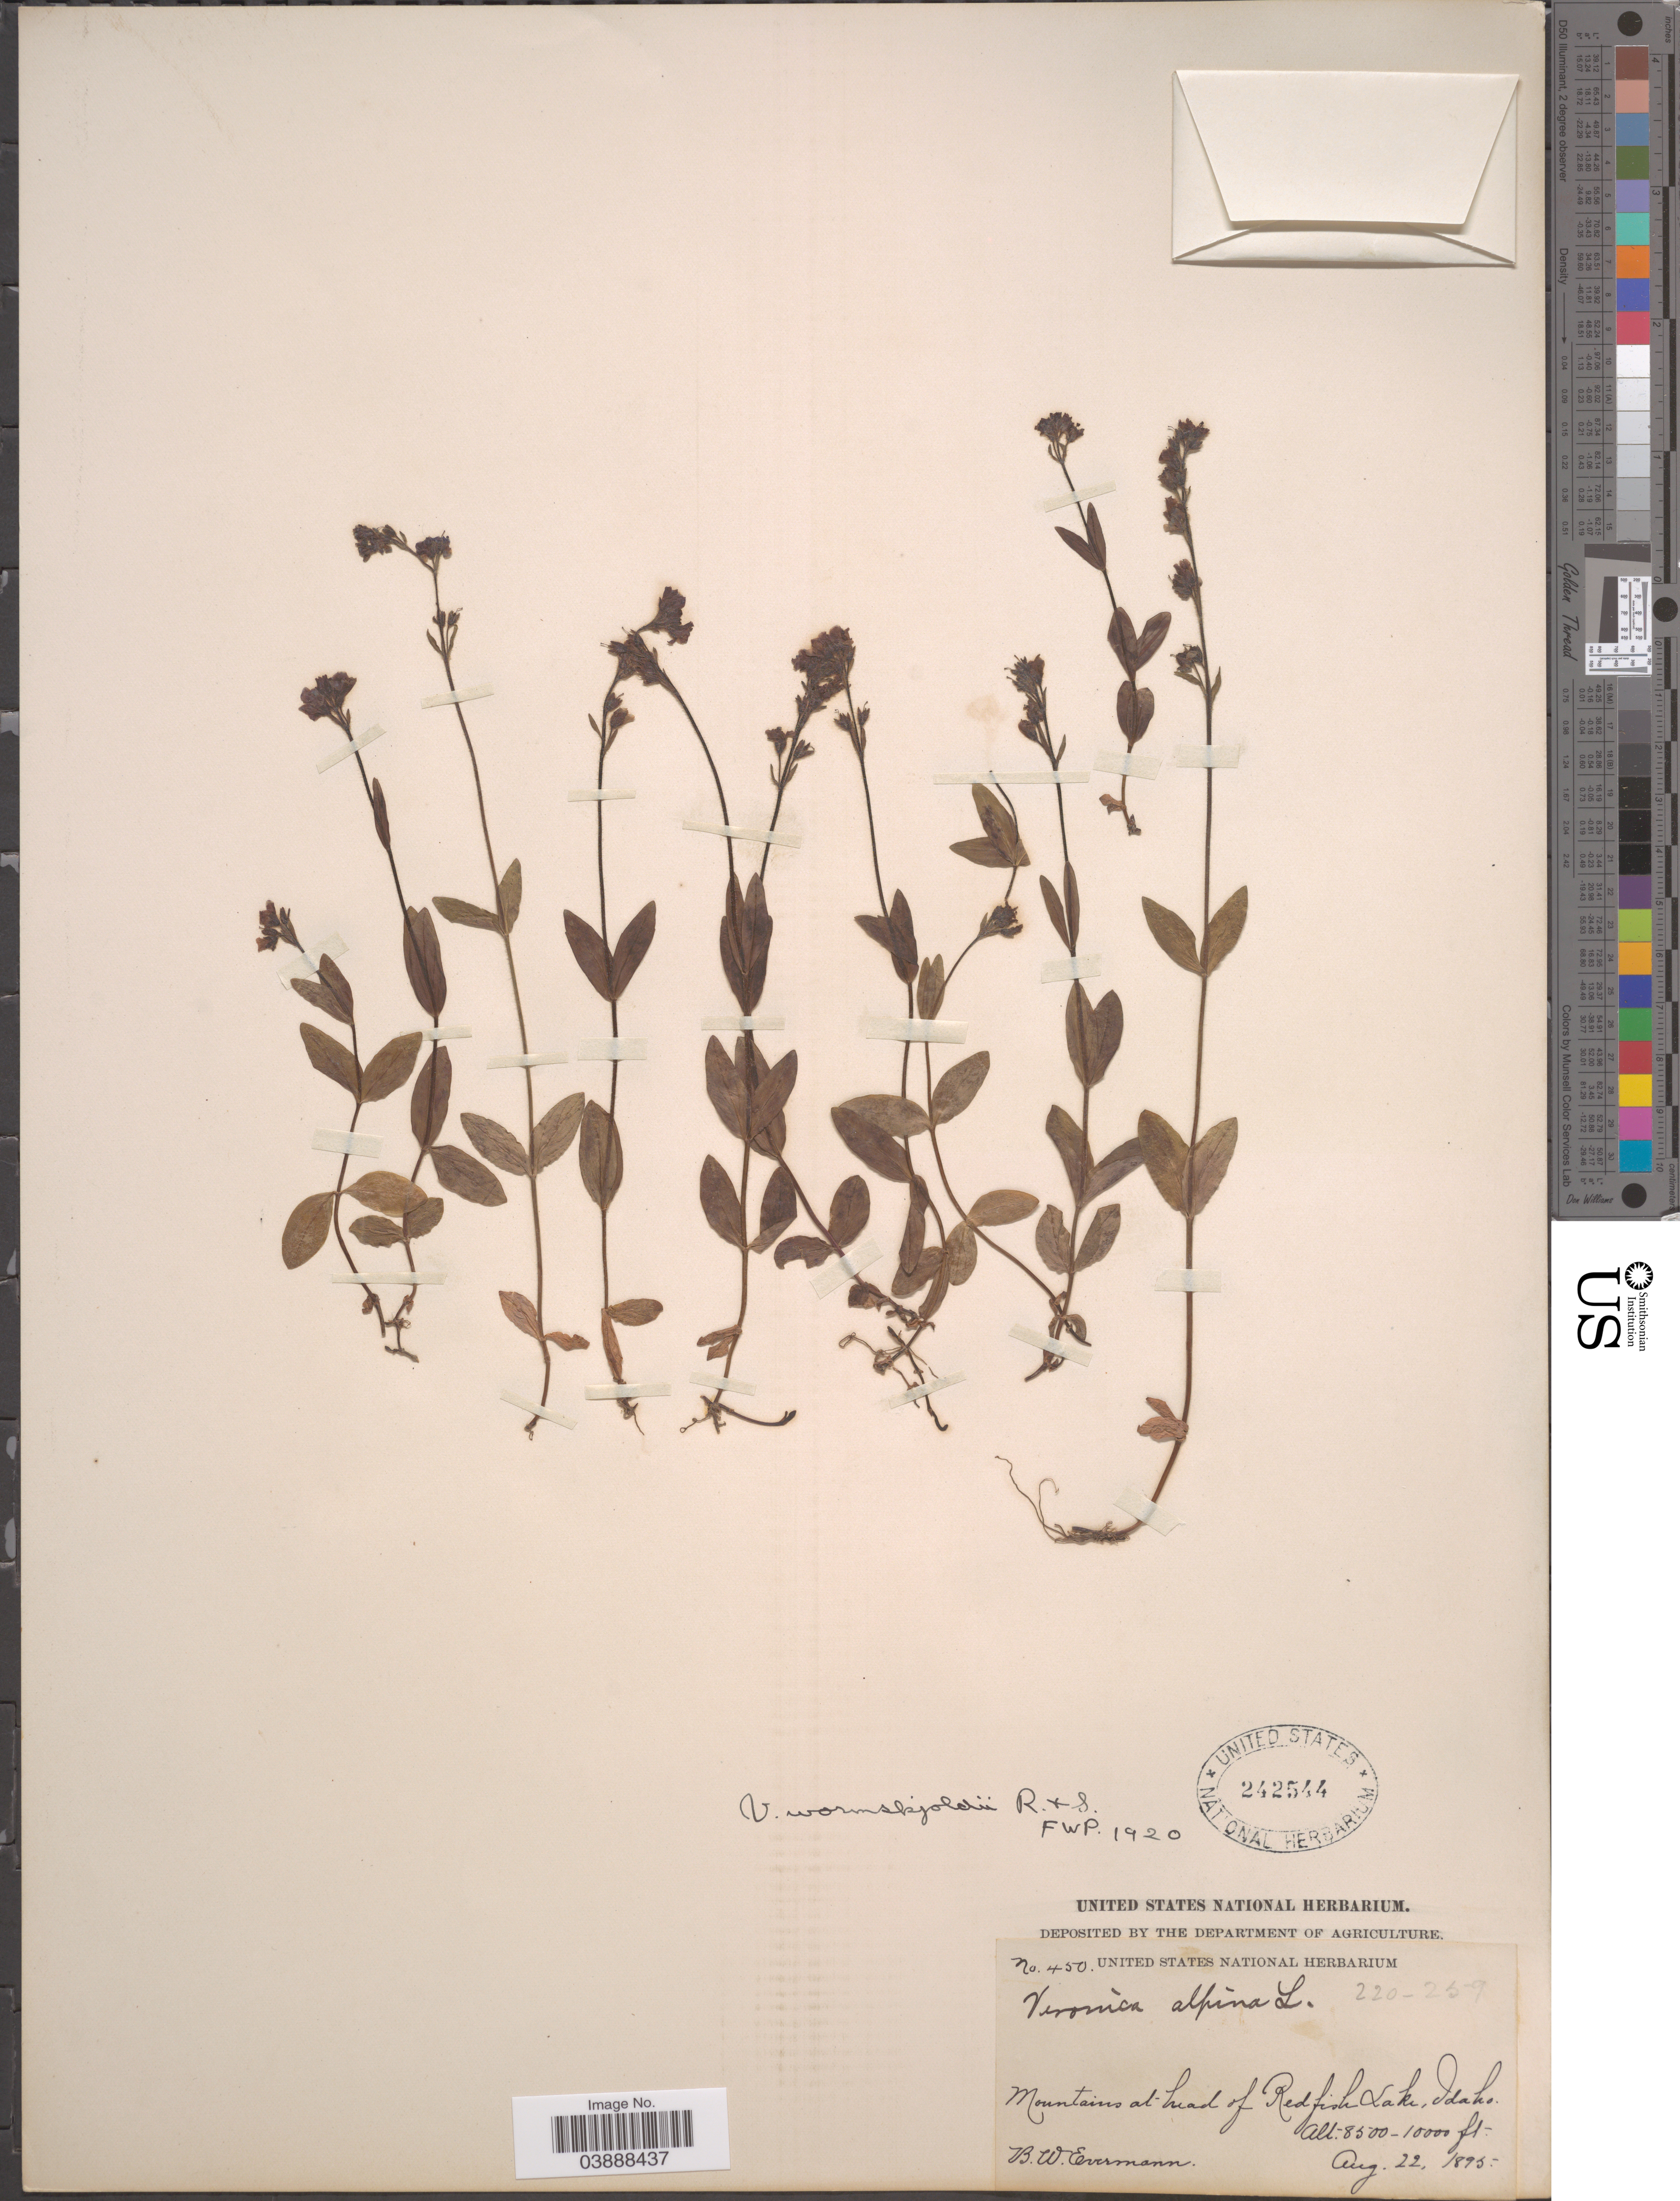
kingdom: Plantae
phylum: Tracheophyta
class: Magnoliopsida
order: Lamiales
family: Plantaginaceae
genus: Veronica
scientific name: Veronica wormskjoldii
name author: Roem. & Schult.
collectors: B. W. Evermann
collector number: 450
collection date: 1895-08-22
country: United States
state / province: Idaho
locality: Mountains at head of Redfish Lake.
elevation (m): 2591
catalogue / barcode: US 242544